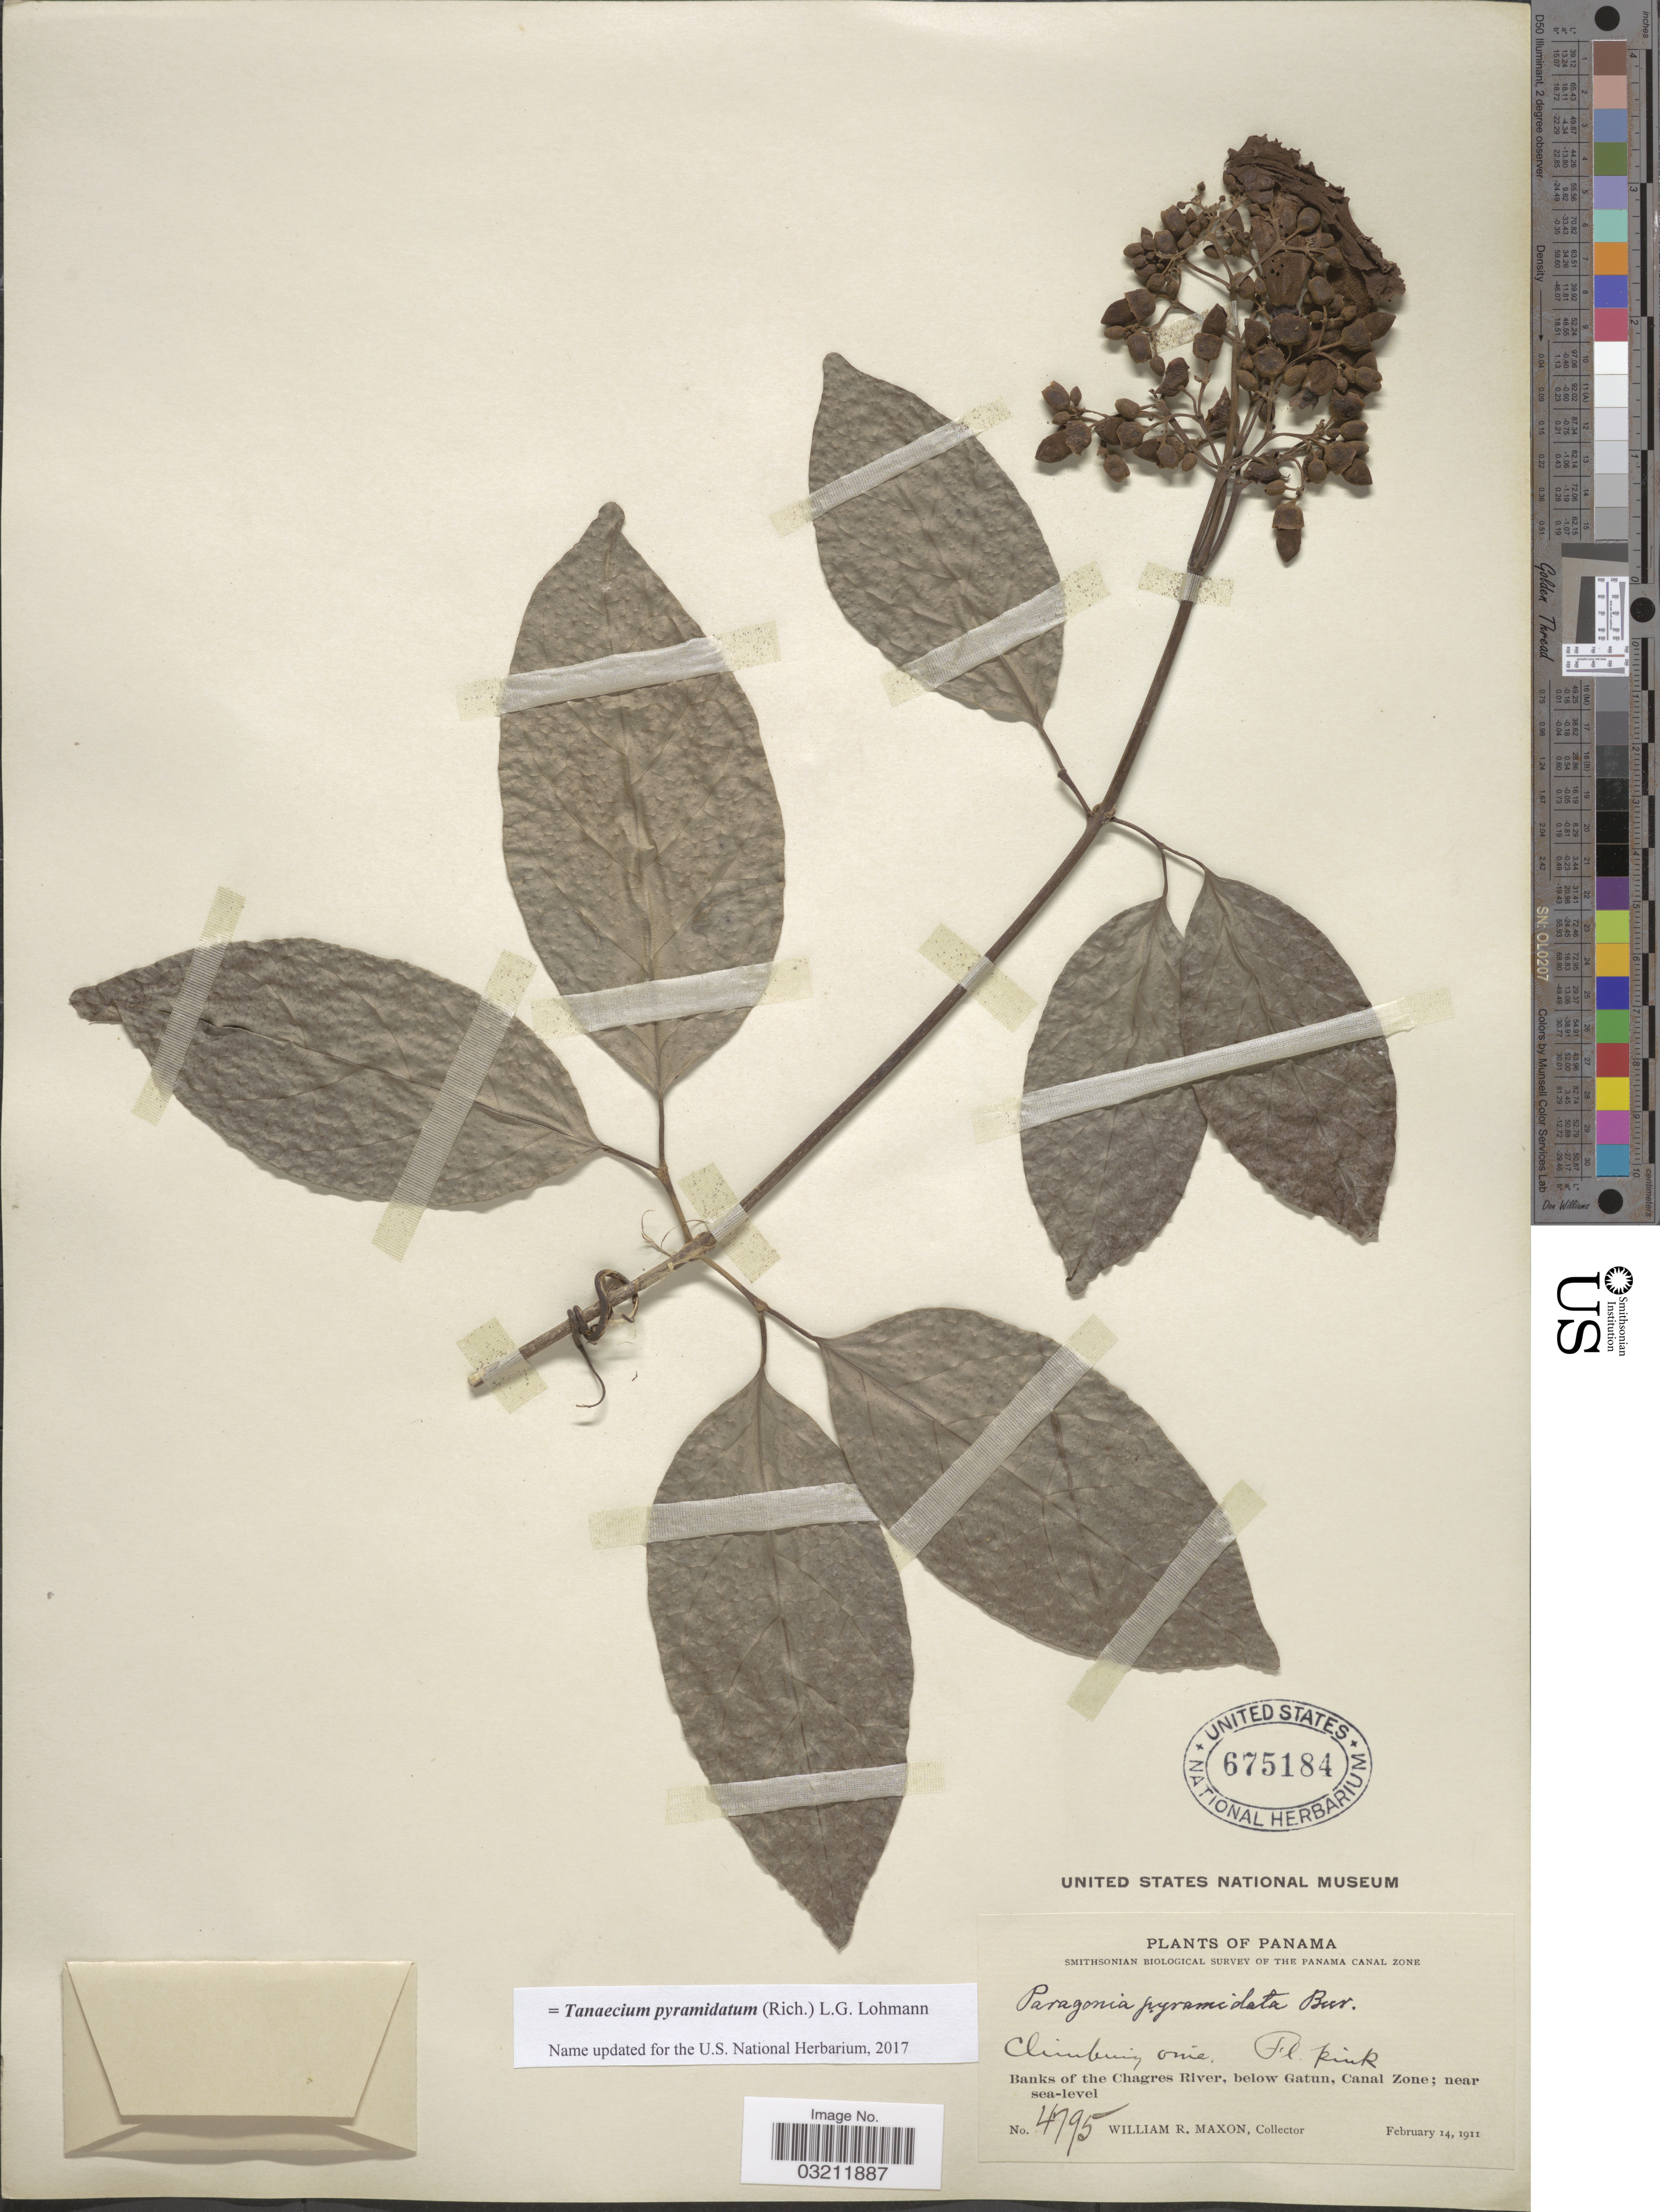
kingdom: Plantae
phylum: Tracheophyta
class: Magnoliopsida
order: Lamiales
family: Bignoniaceae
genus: Tanaecium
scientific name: Tanaecium pyramidatum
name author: (Rich.) L.G. Lohmann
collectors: W. R. Maxon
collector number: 4795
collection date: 1911-02-14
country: Panama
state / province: Colón / Panamá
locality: Banks of the Chagres River, below Gatun, Canal Zone.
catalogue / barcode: US 675184